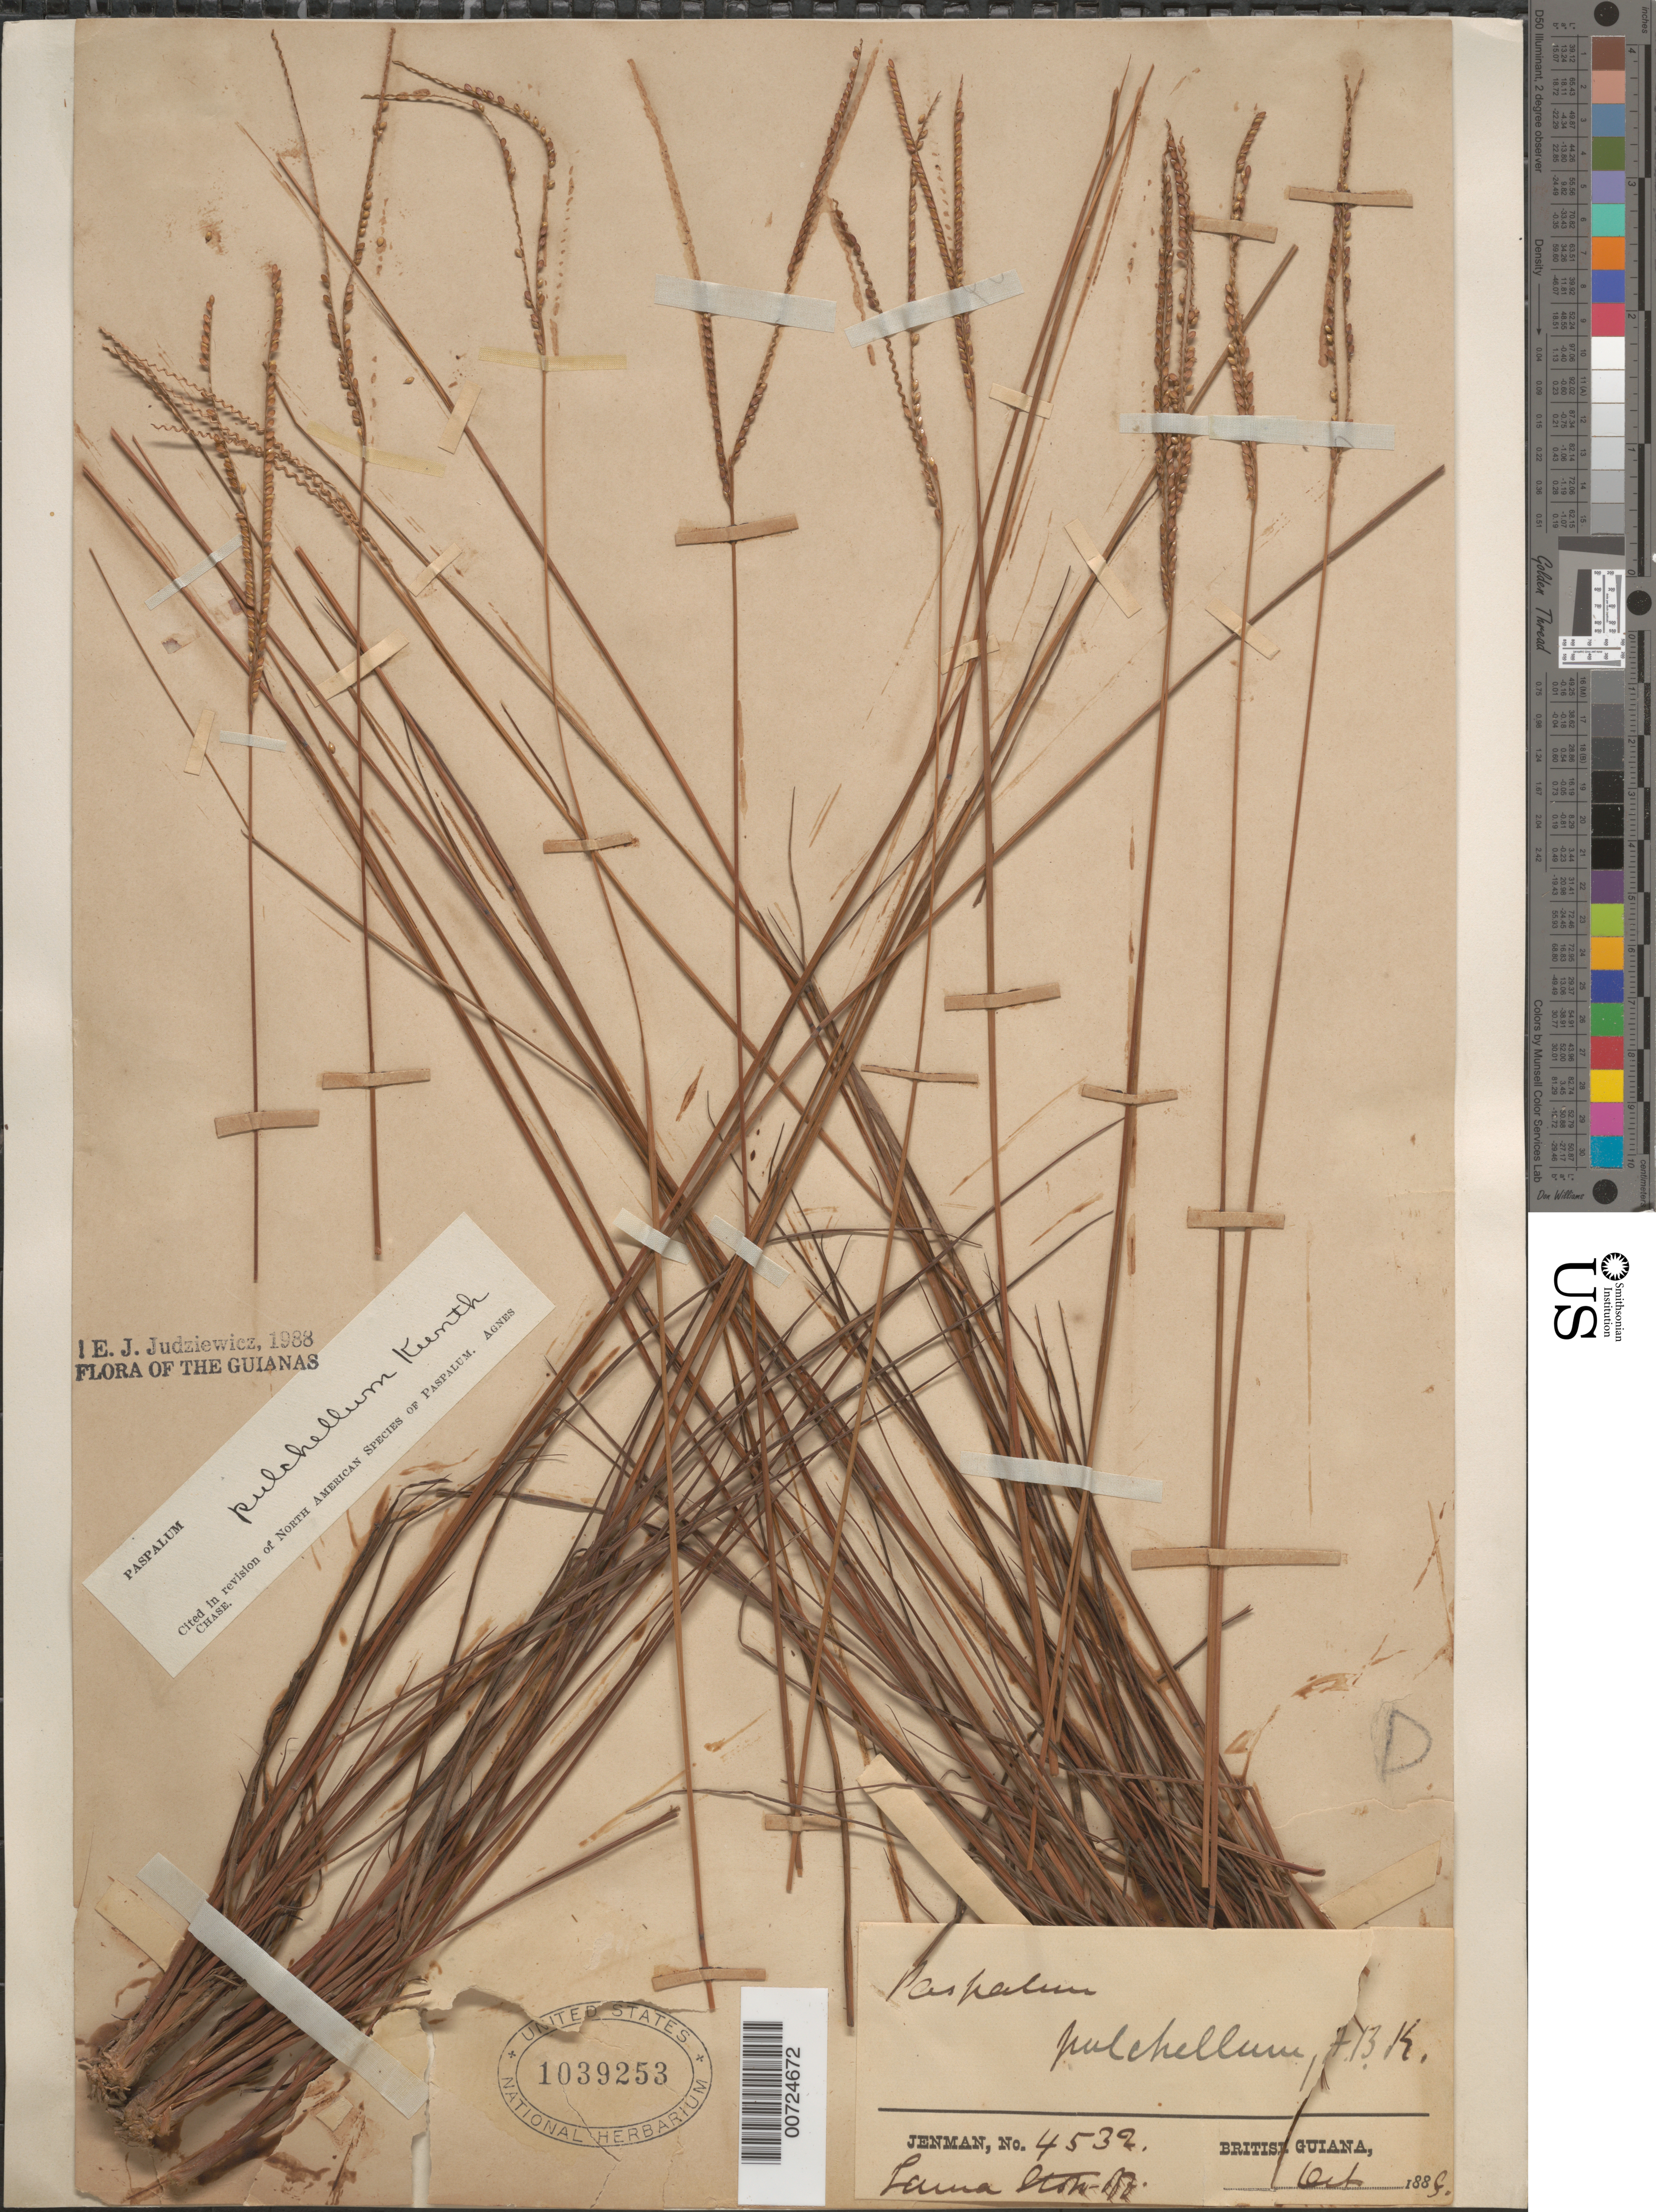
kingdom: Plantae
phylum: Tracheophyta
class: Liliopsida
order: Poales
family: Poaceae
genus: Paspalum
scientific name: Paspalum pulchellum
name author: Kunth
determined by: Judziewicz, E. J.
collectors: G. S. Jenman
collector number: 4532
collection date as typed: October 1888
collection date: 1888-10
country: Guyana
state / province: Demerara-Mahaica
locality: Lama Stop-off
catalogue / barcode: US 1039253